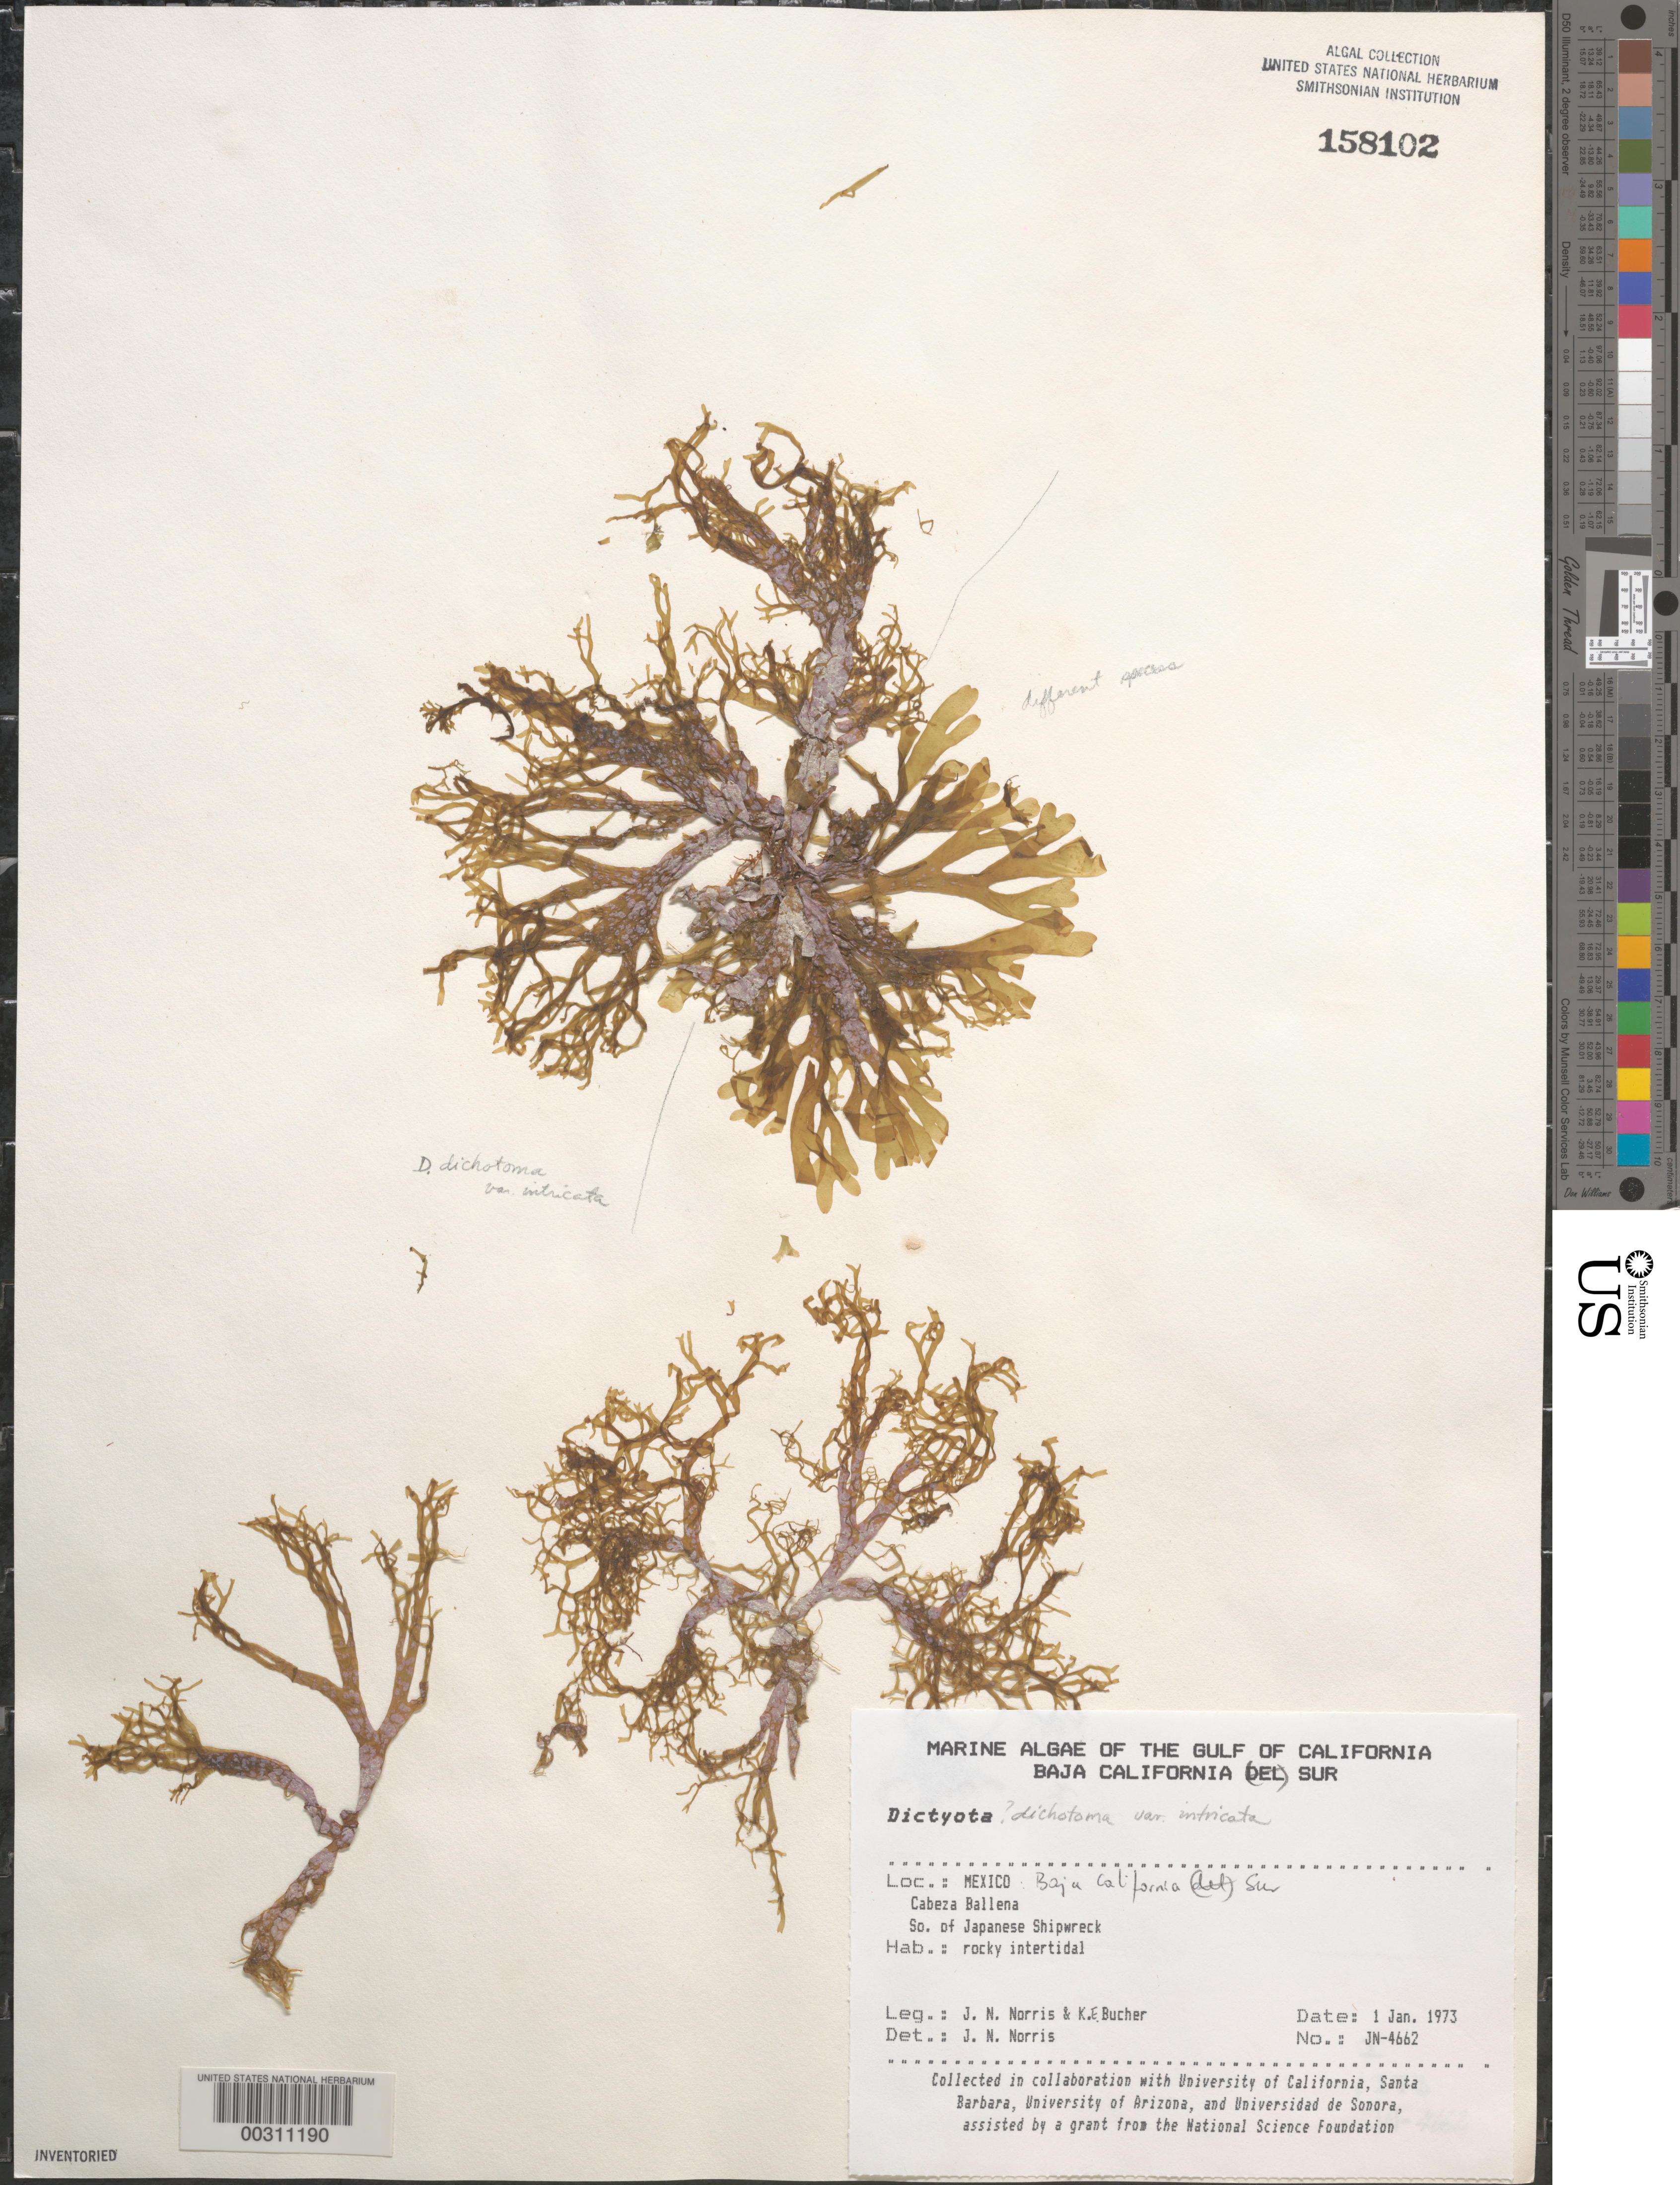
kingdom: Chromista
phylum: Ochrophyta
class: Phaeophyceae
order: Dictyotales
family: Dictyotaceae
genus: Dictyota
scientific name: Dictyota sp.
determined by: Norris, James N.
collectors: J. N. Norris & K. E. Bucher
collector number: JN-4662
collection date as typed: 01 Jan 1973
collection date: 1973-01-01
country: Mexico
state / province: Baja California Sur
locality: Cabeza Ballena, south of Japanese shipwreck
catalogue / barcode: US 158102